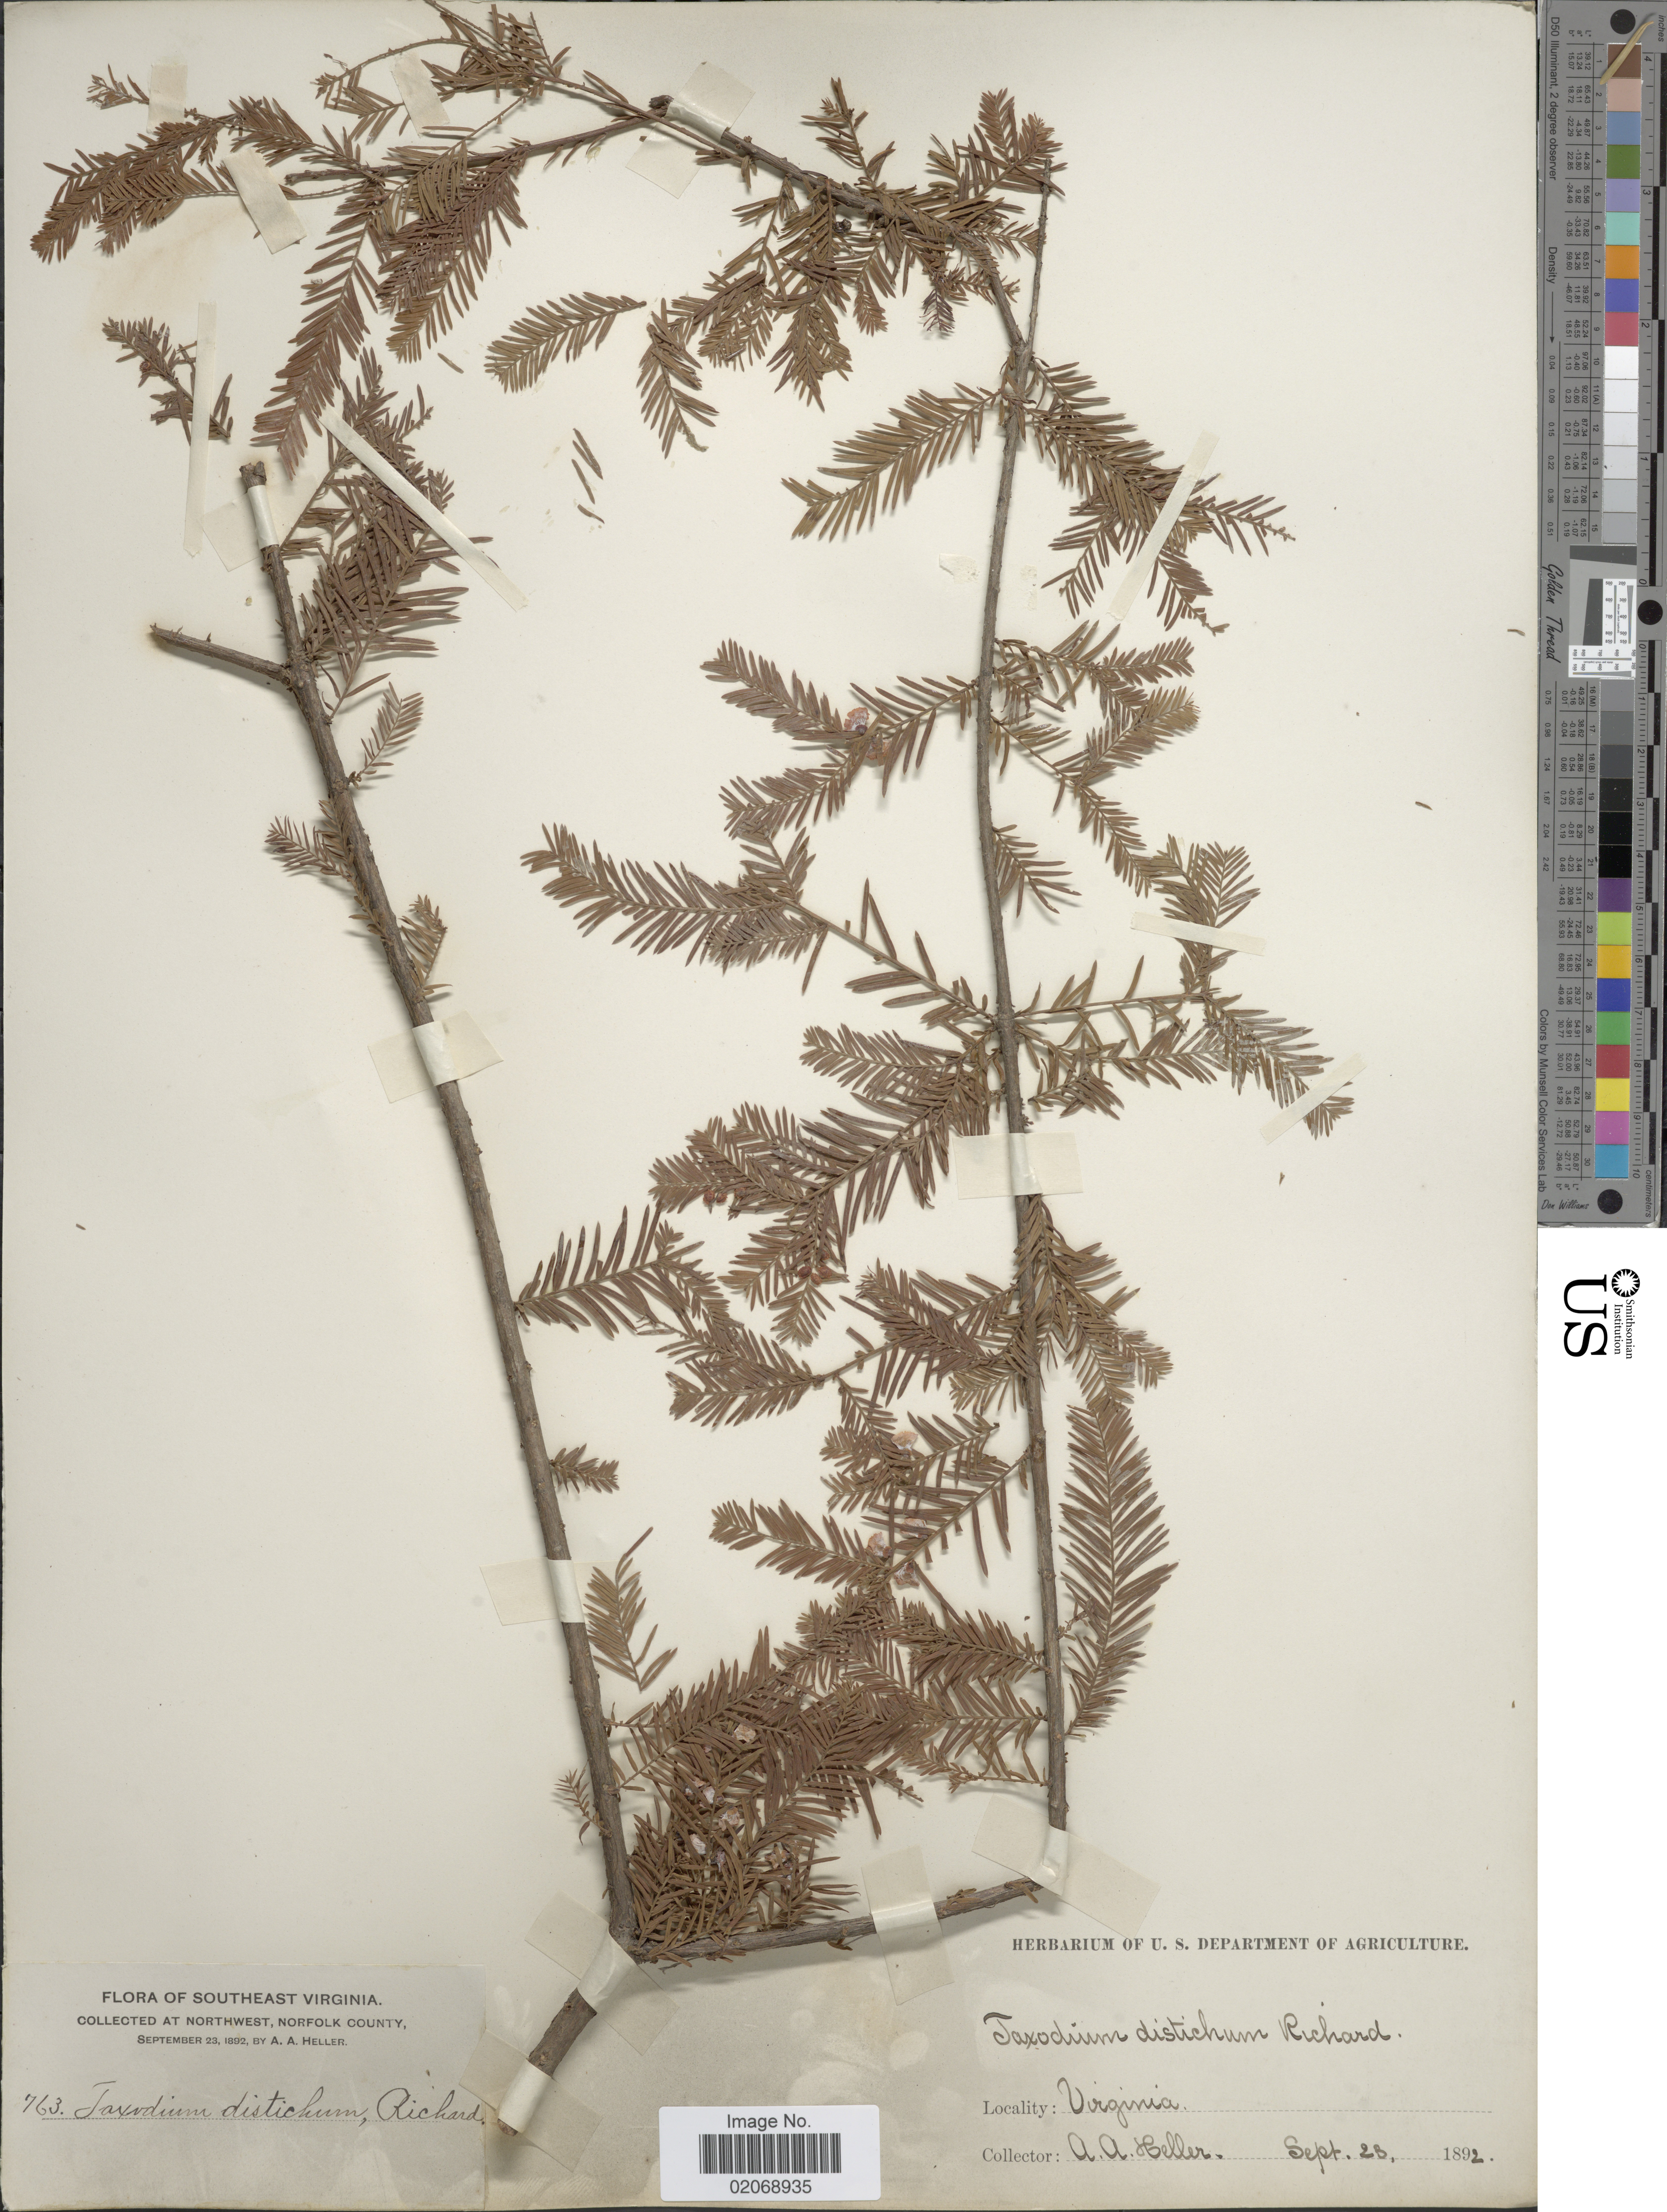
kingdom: Plantae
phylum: Tracheophyta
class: Pinopsida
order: Pinales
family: Cupressaceae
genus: Taxodium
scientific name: Taxodium distichum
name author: (L.) Rich.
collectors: A. A. Heller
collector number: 763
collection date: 1892-09-23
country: United States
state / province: Virginia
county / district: City of Norfolk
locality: Southeast Virginia, Northwest, Norfolk County